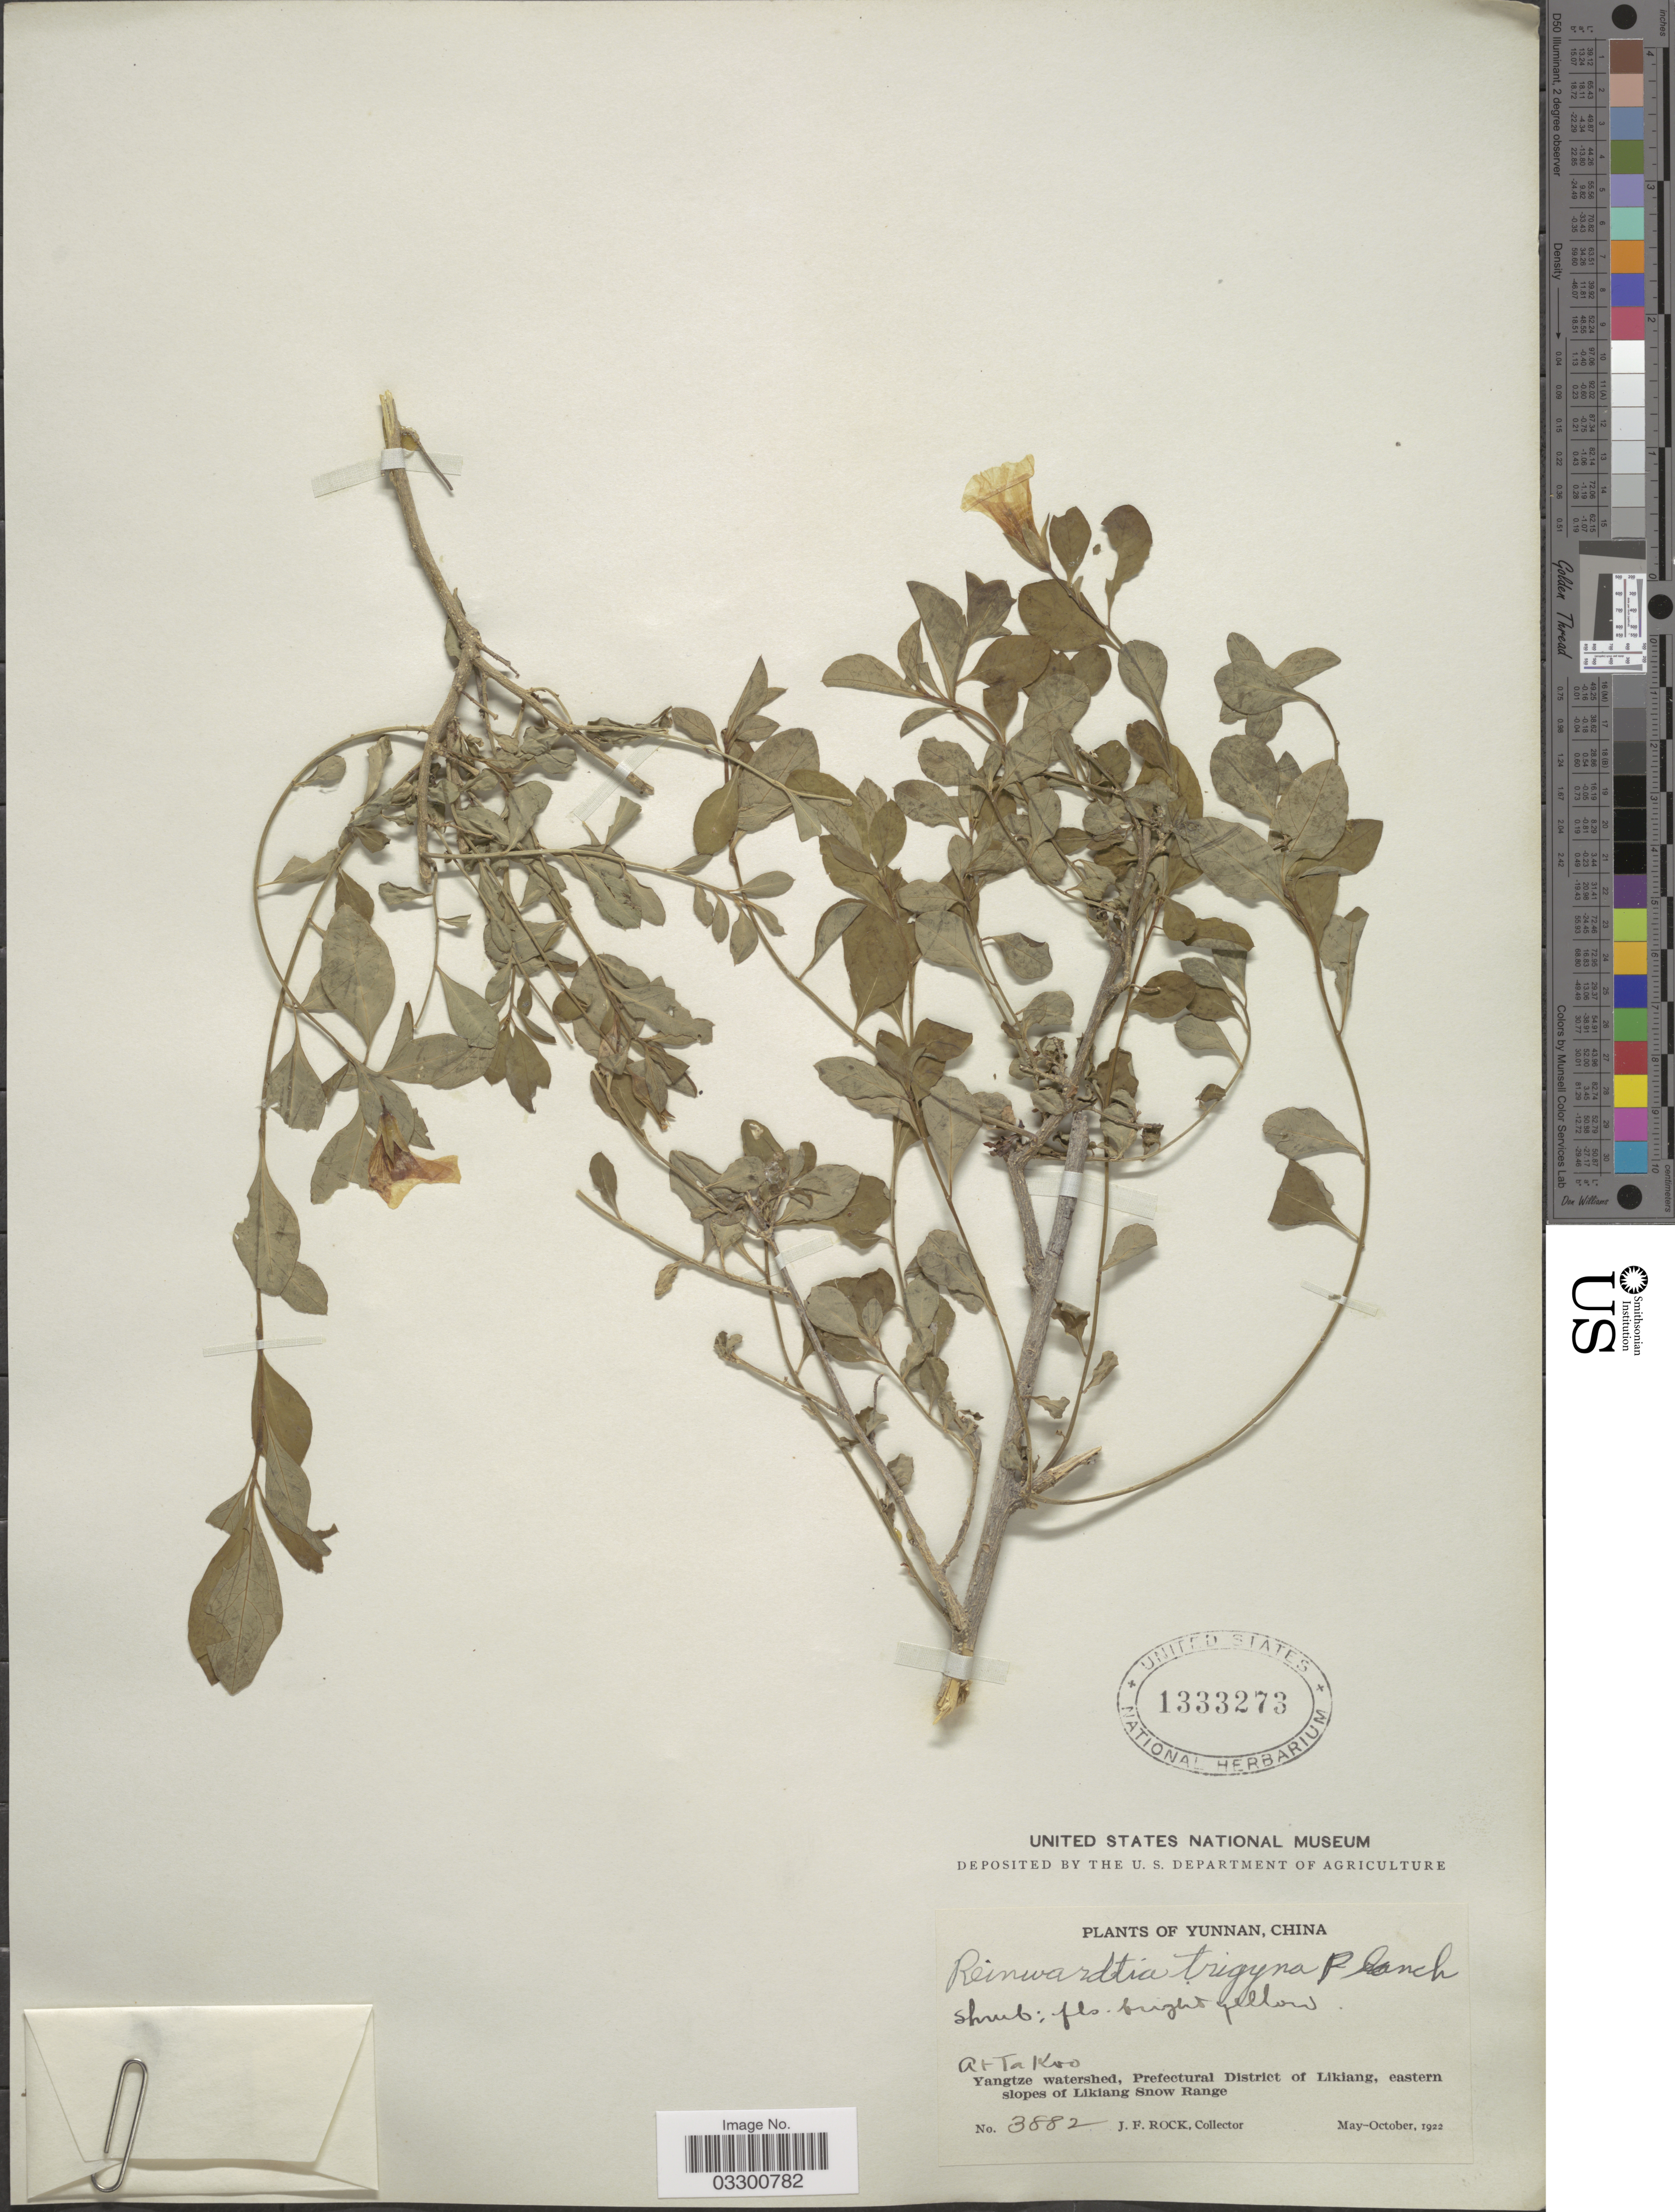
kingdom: Plantae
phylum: Tracheophyta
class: Magnoliopsida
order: Malpighiales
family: Linaceae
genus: Reinwardtia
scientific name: Reinwardtia trigyna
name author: Planch.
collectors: J. Rock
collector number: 3882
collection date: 1922-05/1922-10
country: China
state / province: Yunnan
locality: At Ta Koo, Yangtze watershed, Prefectural District of Likiang, eastern slopes of Likiang Snow Range.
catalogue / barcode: US 1333273